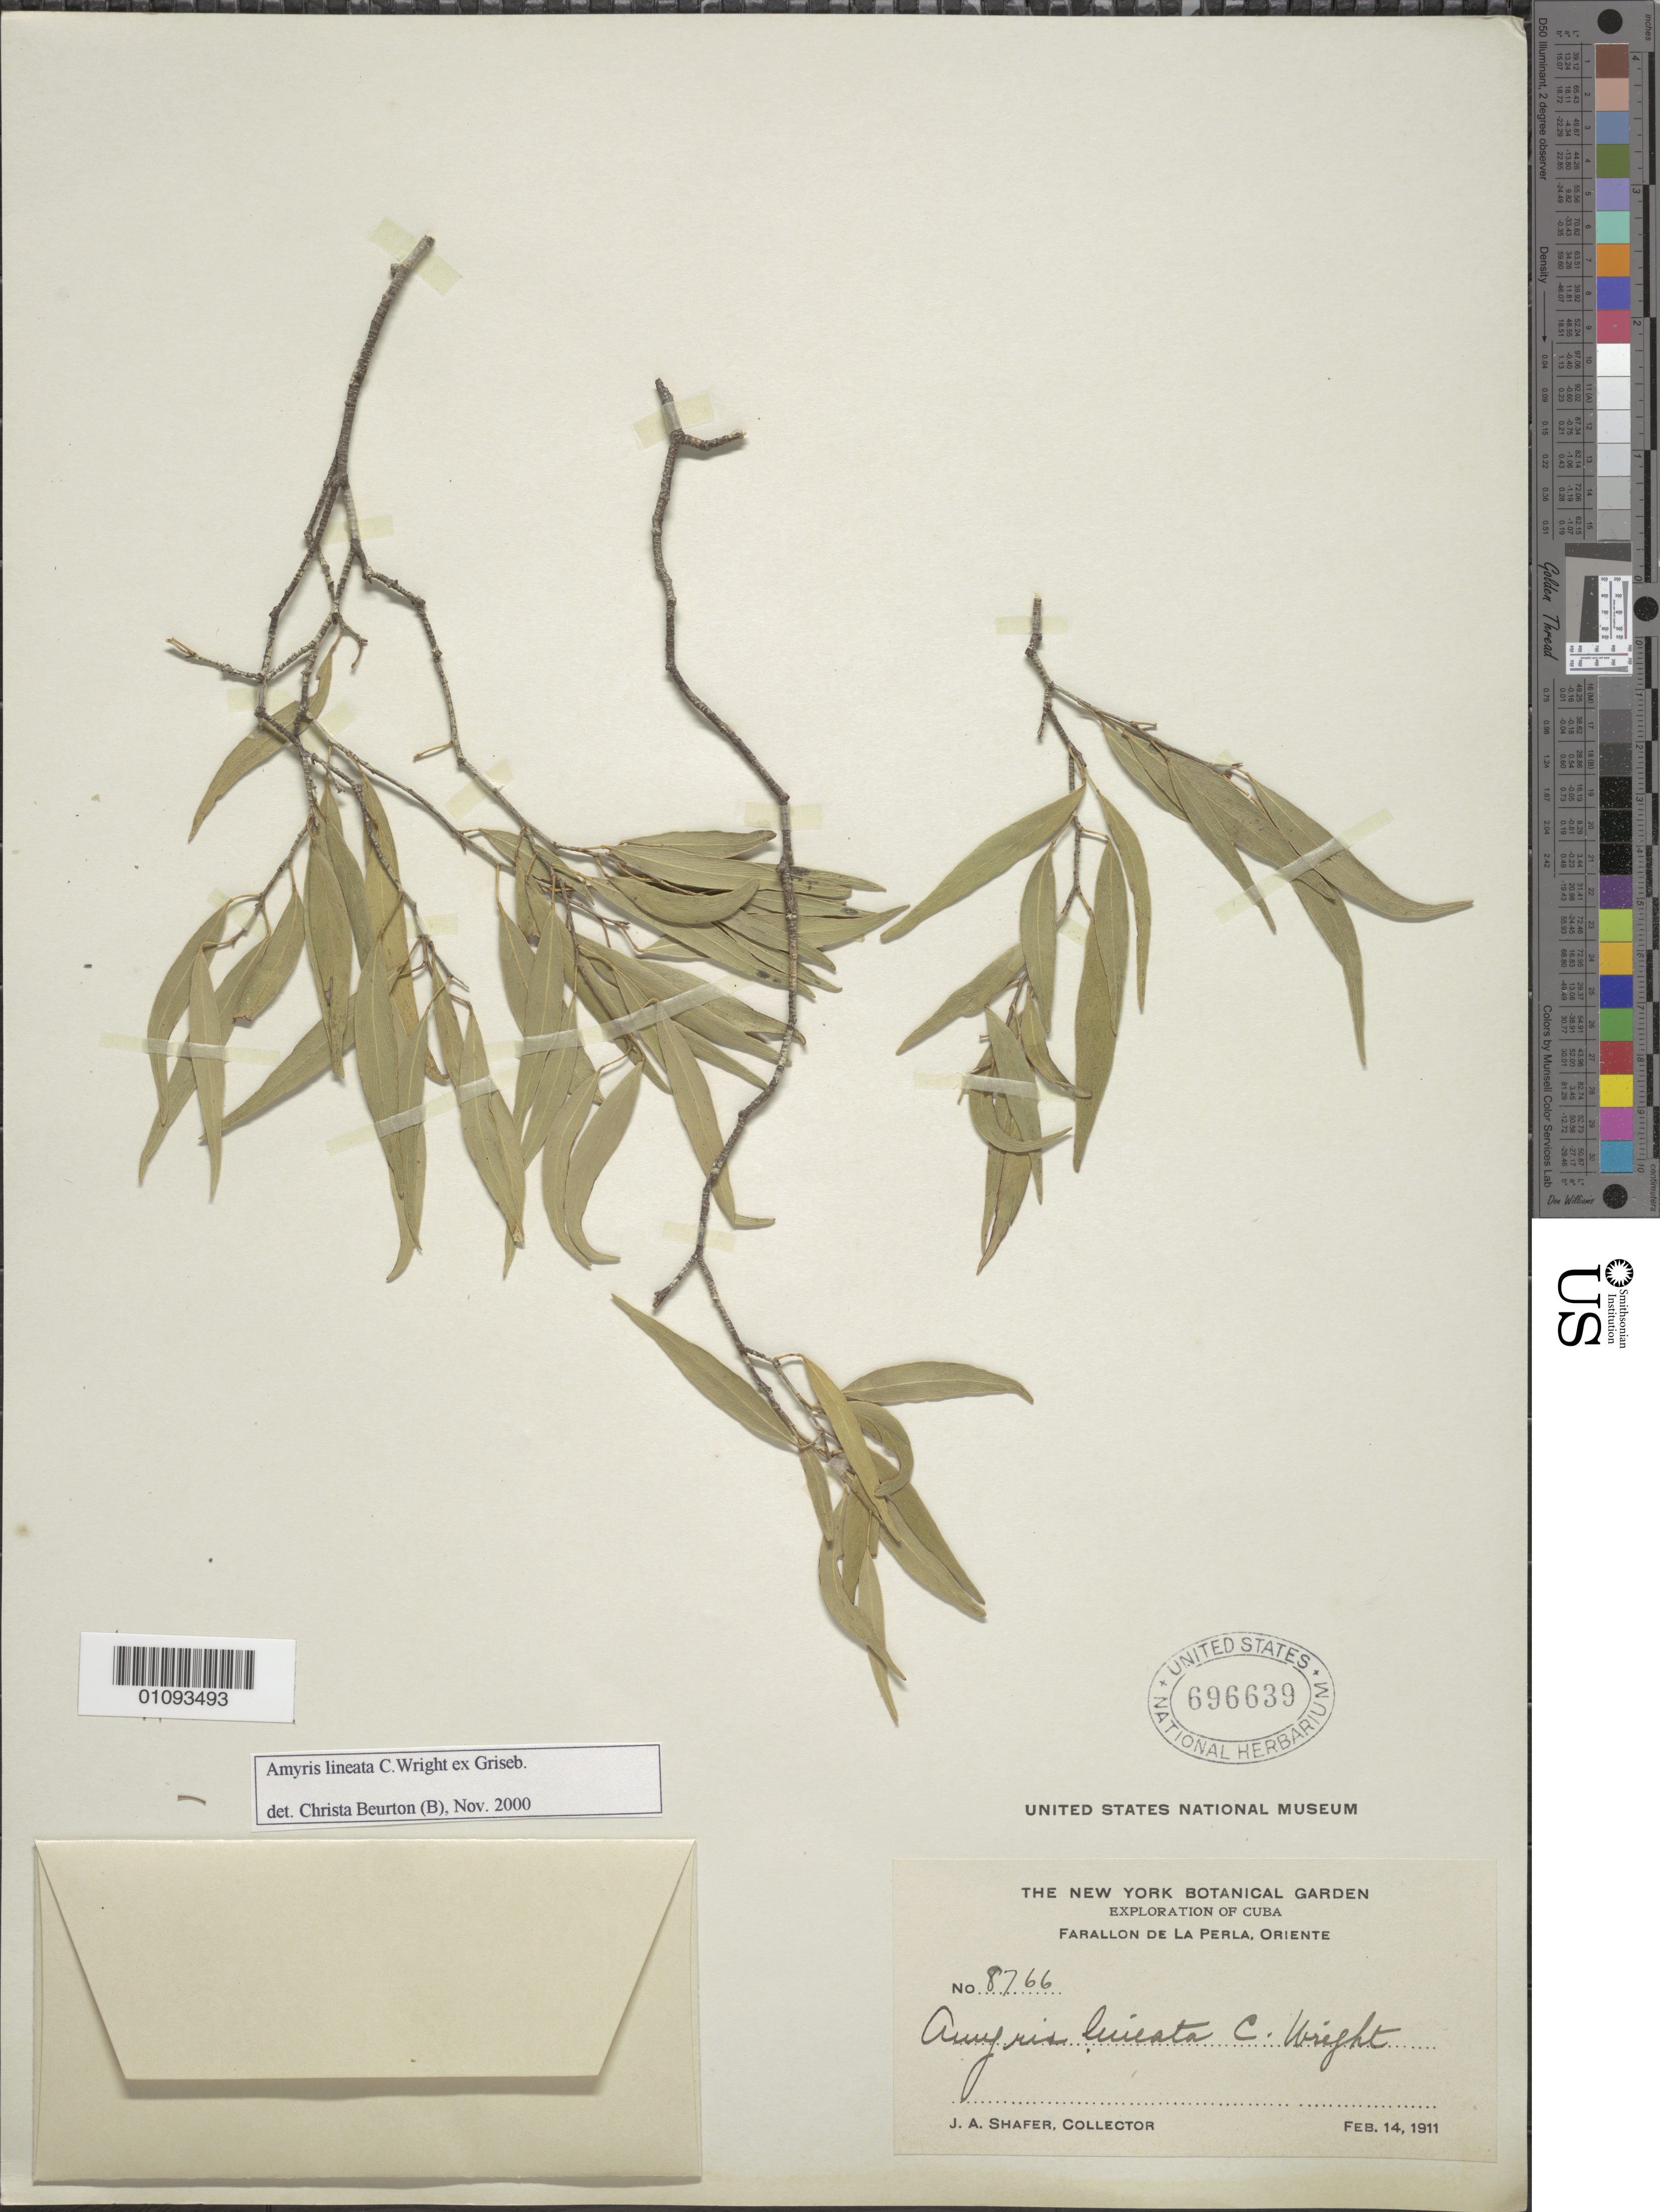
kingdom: Plantae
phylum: Tracheophyta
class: Magnoliopsida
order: Sapindales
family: Rutaceae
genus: Amyris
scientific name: Amyris lineata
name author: C. Wright ex Griseb.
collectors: J. A. Shafer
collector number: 8766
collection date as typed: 14 Feb 1911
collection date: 1911-02-14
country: Cuba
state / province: Oriente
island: Cuba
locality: Farallon de la Perla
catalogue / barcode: US 696639